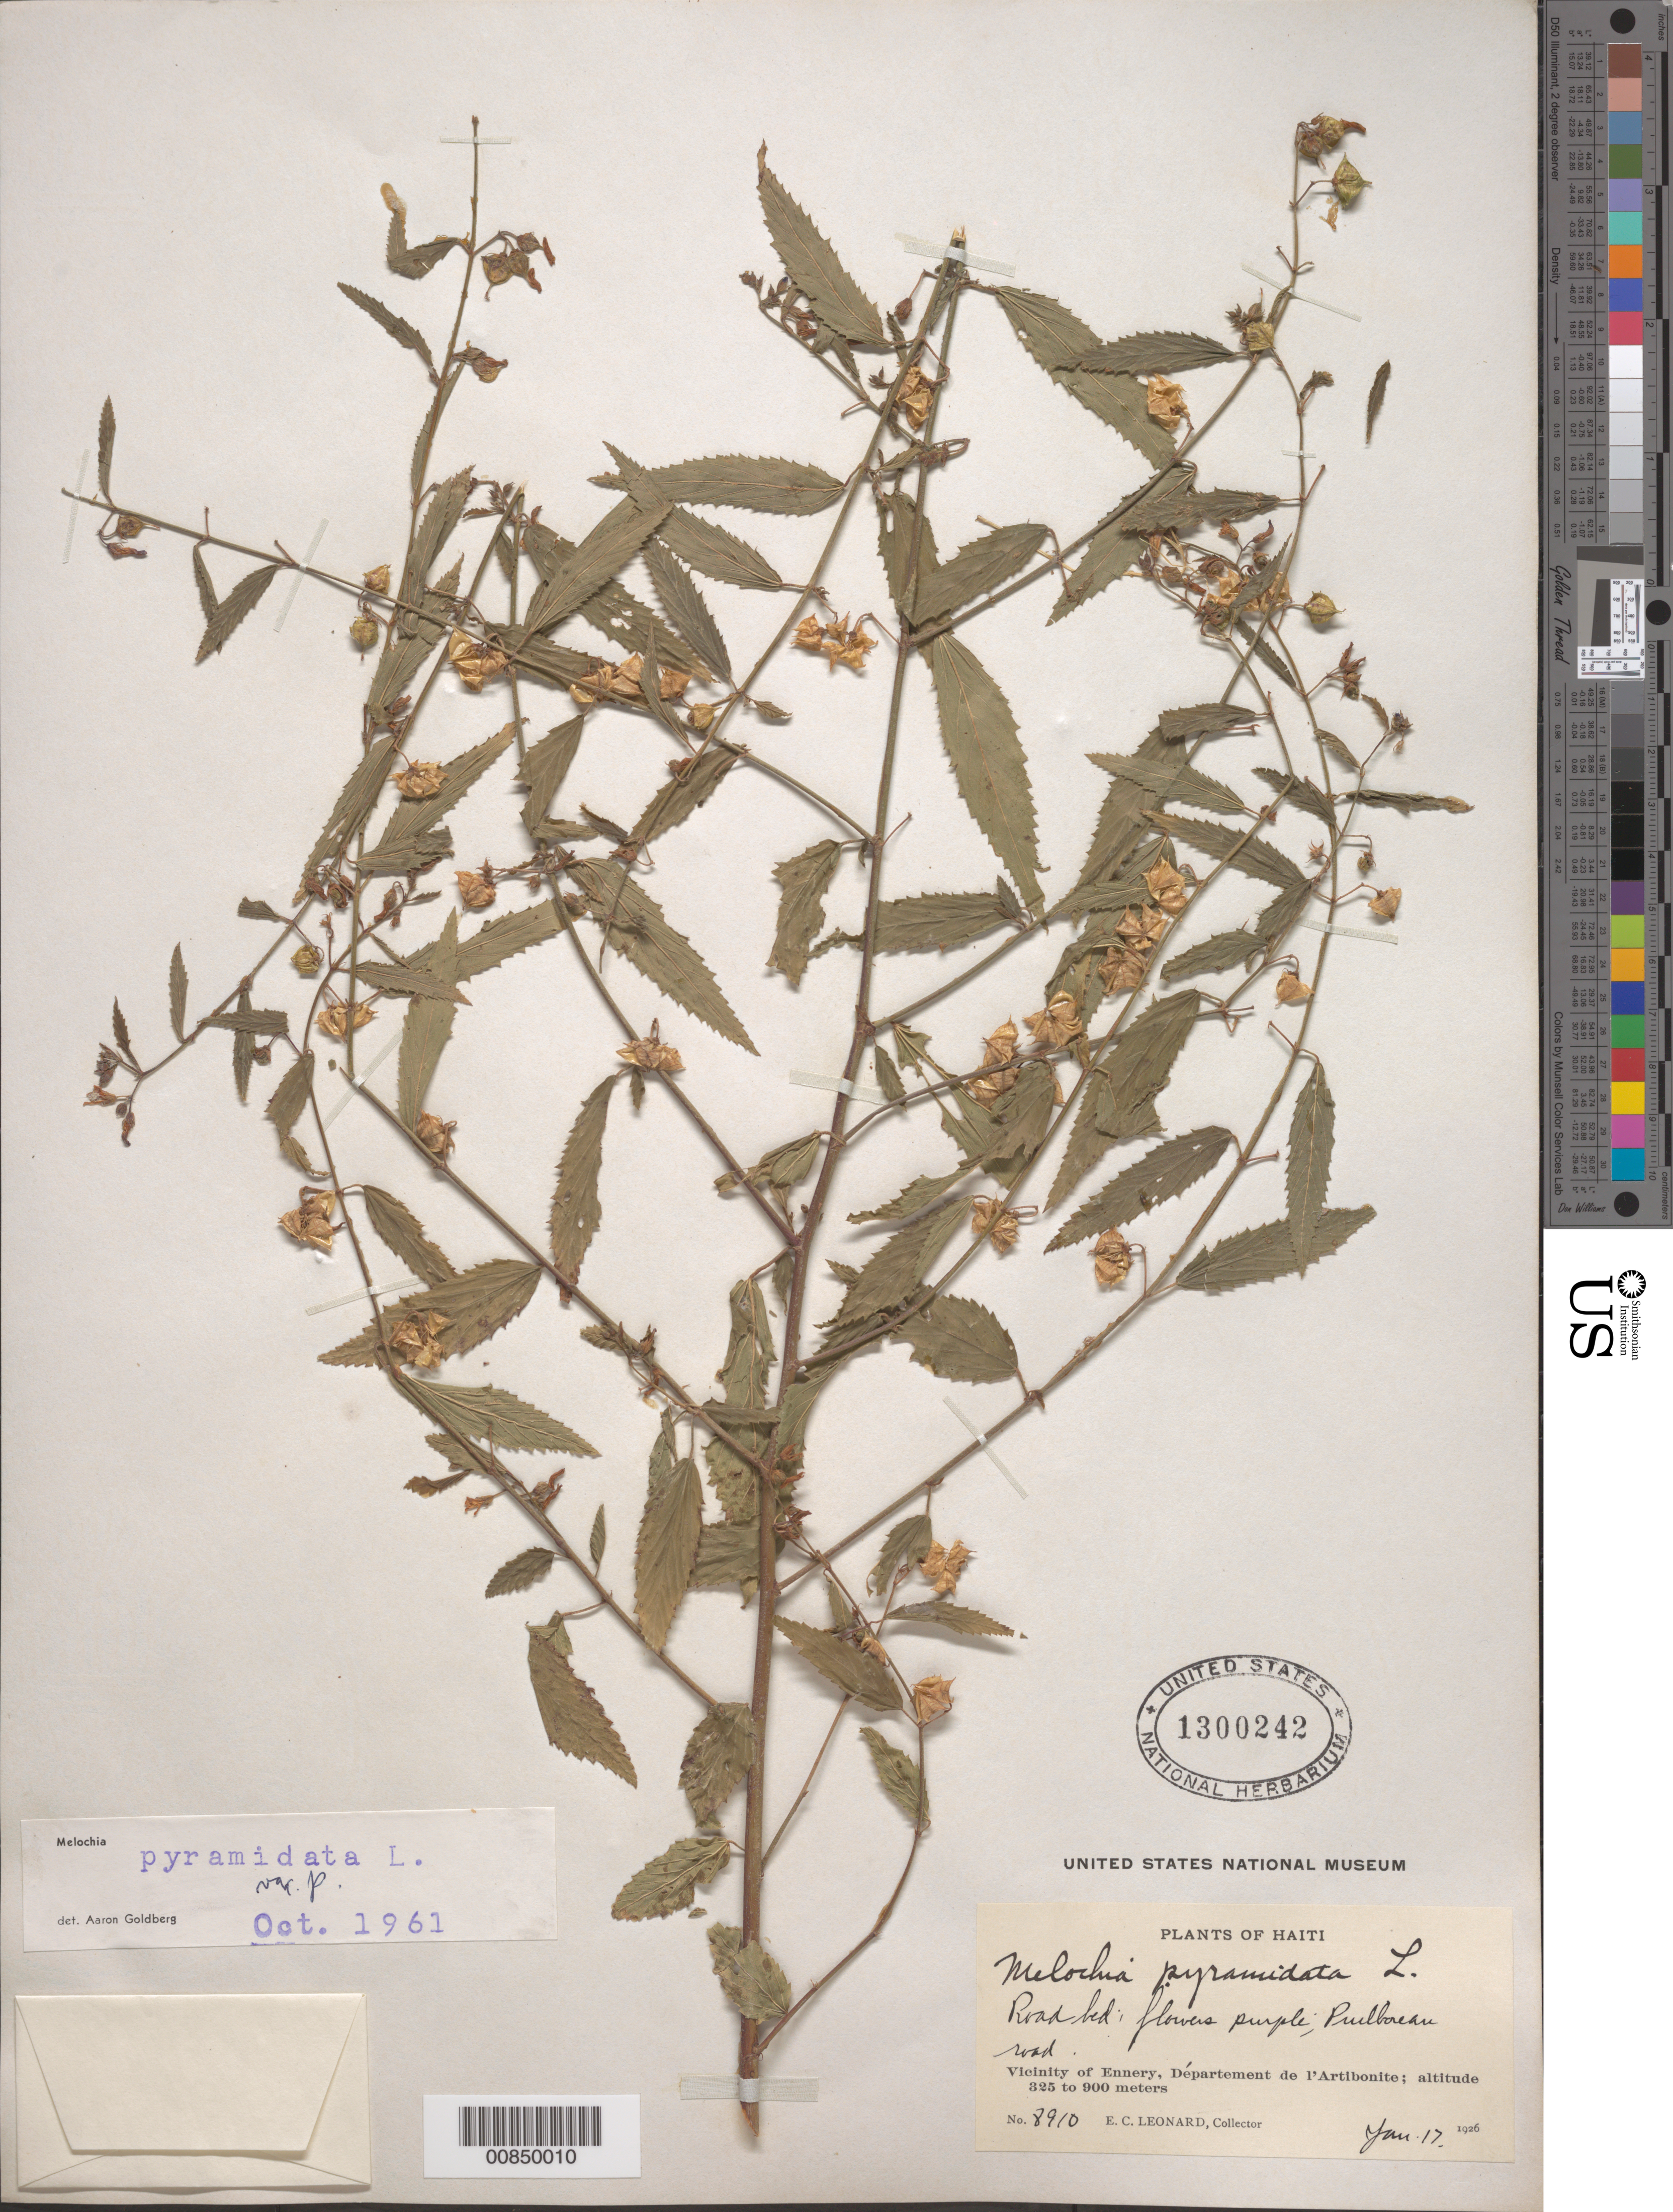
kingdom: Plantae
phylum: Tracheophyta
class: Magnoliopsida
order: Malvales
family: Malvaceae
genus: Melochia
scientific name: Melochia pyramidata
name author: L.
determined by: Goldberg, Aaron, (US), NMNH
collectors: E. C. Leonard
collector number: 8910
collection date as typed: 17 Jan 1926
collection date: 1926-01-17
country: Haiti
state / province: Artibonite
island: Hispaniola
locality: Vicinity of Ennery, Puilboreau road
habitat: Road bed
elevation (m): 325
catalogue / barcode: US 1300242